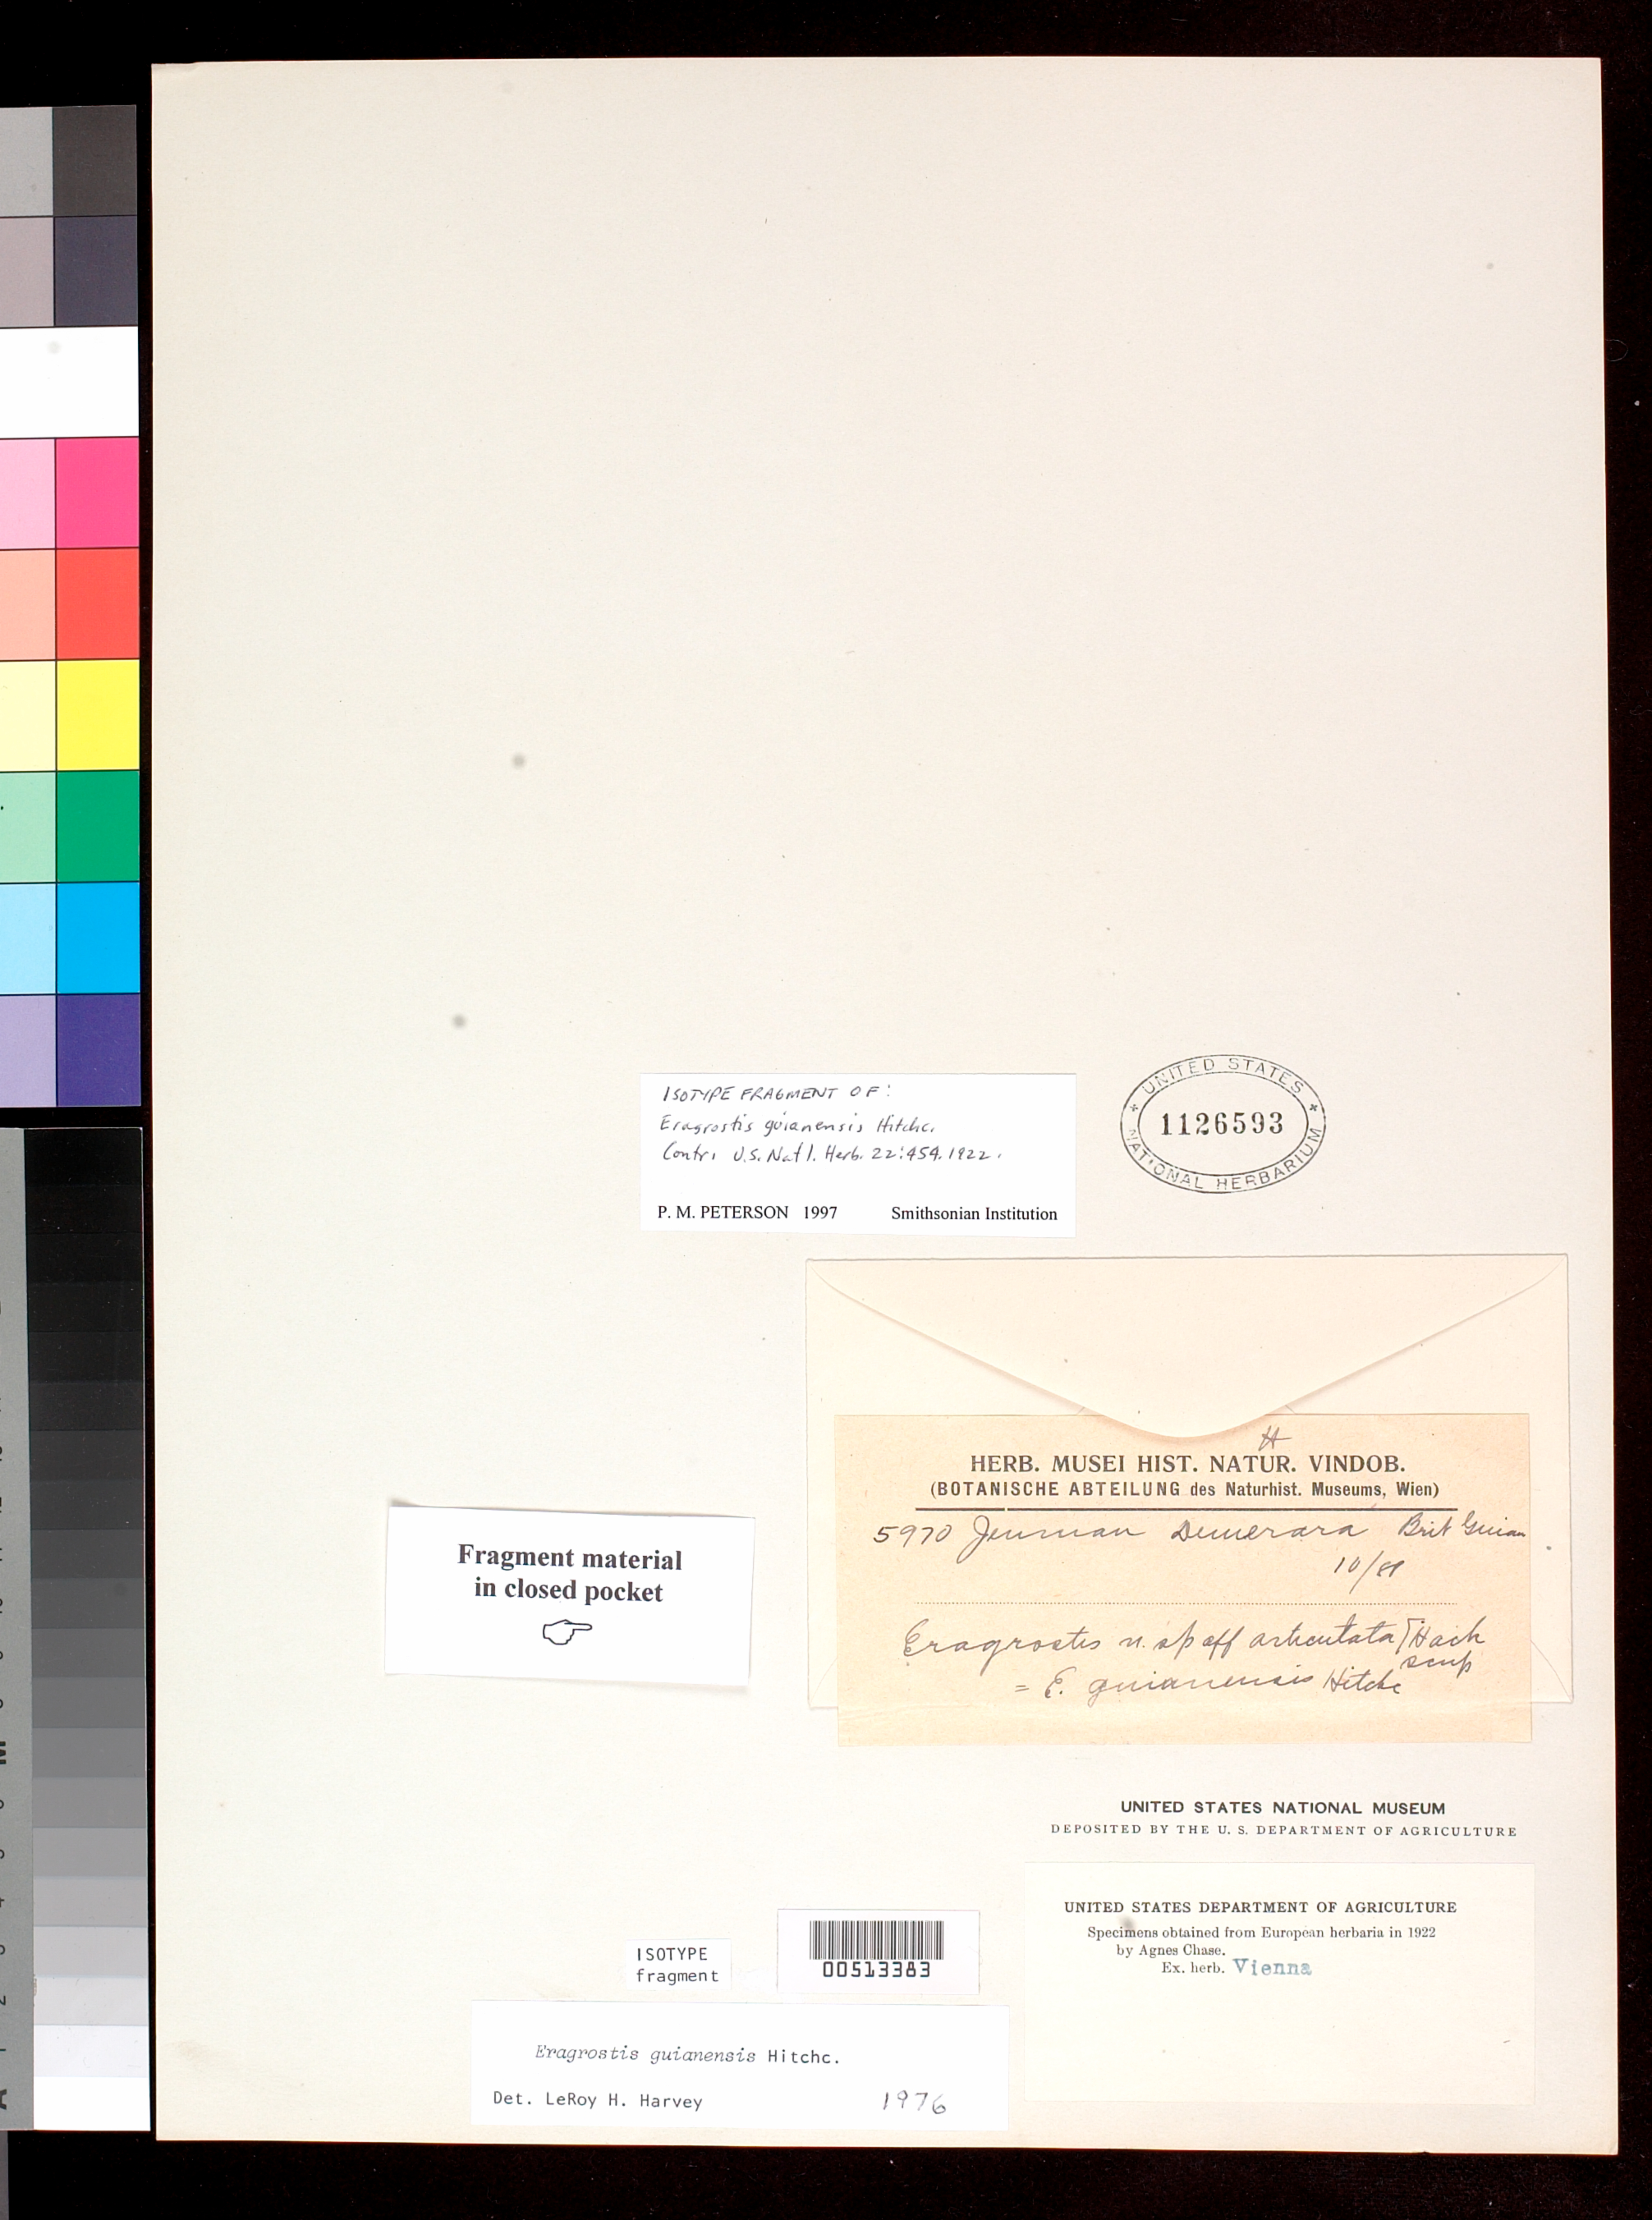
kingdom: Plantae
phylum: Tracheophyta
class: Liliopsida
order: Poales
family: Poaceae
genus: Eragrostis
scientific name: Eragrostis guianensis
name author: Hitchc.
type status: Type Fragment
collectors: G. S. Jenman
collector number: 5970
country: Guyana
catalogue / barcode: US 1126593